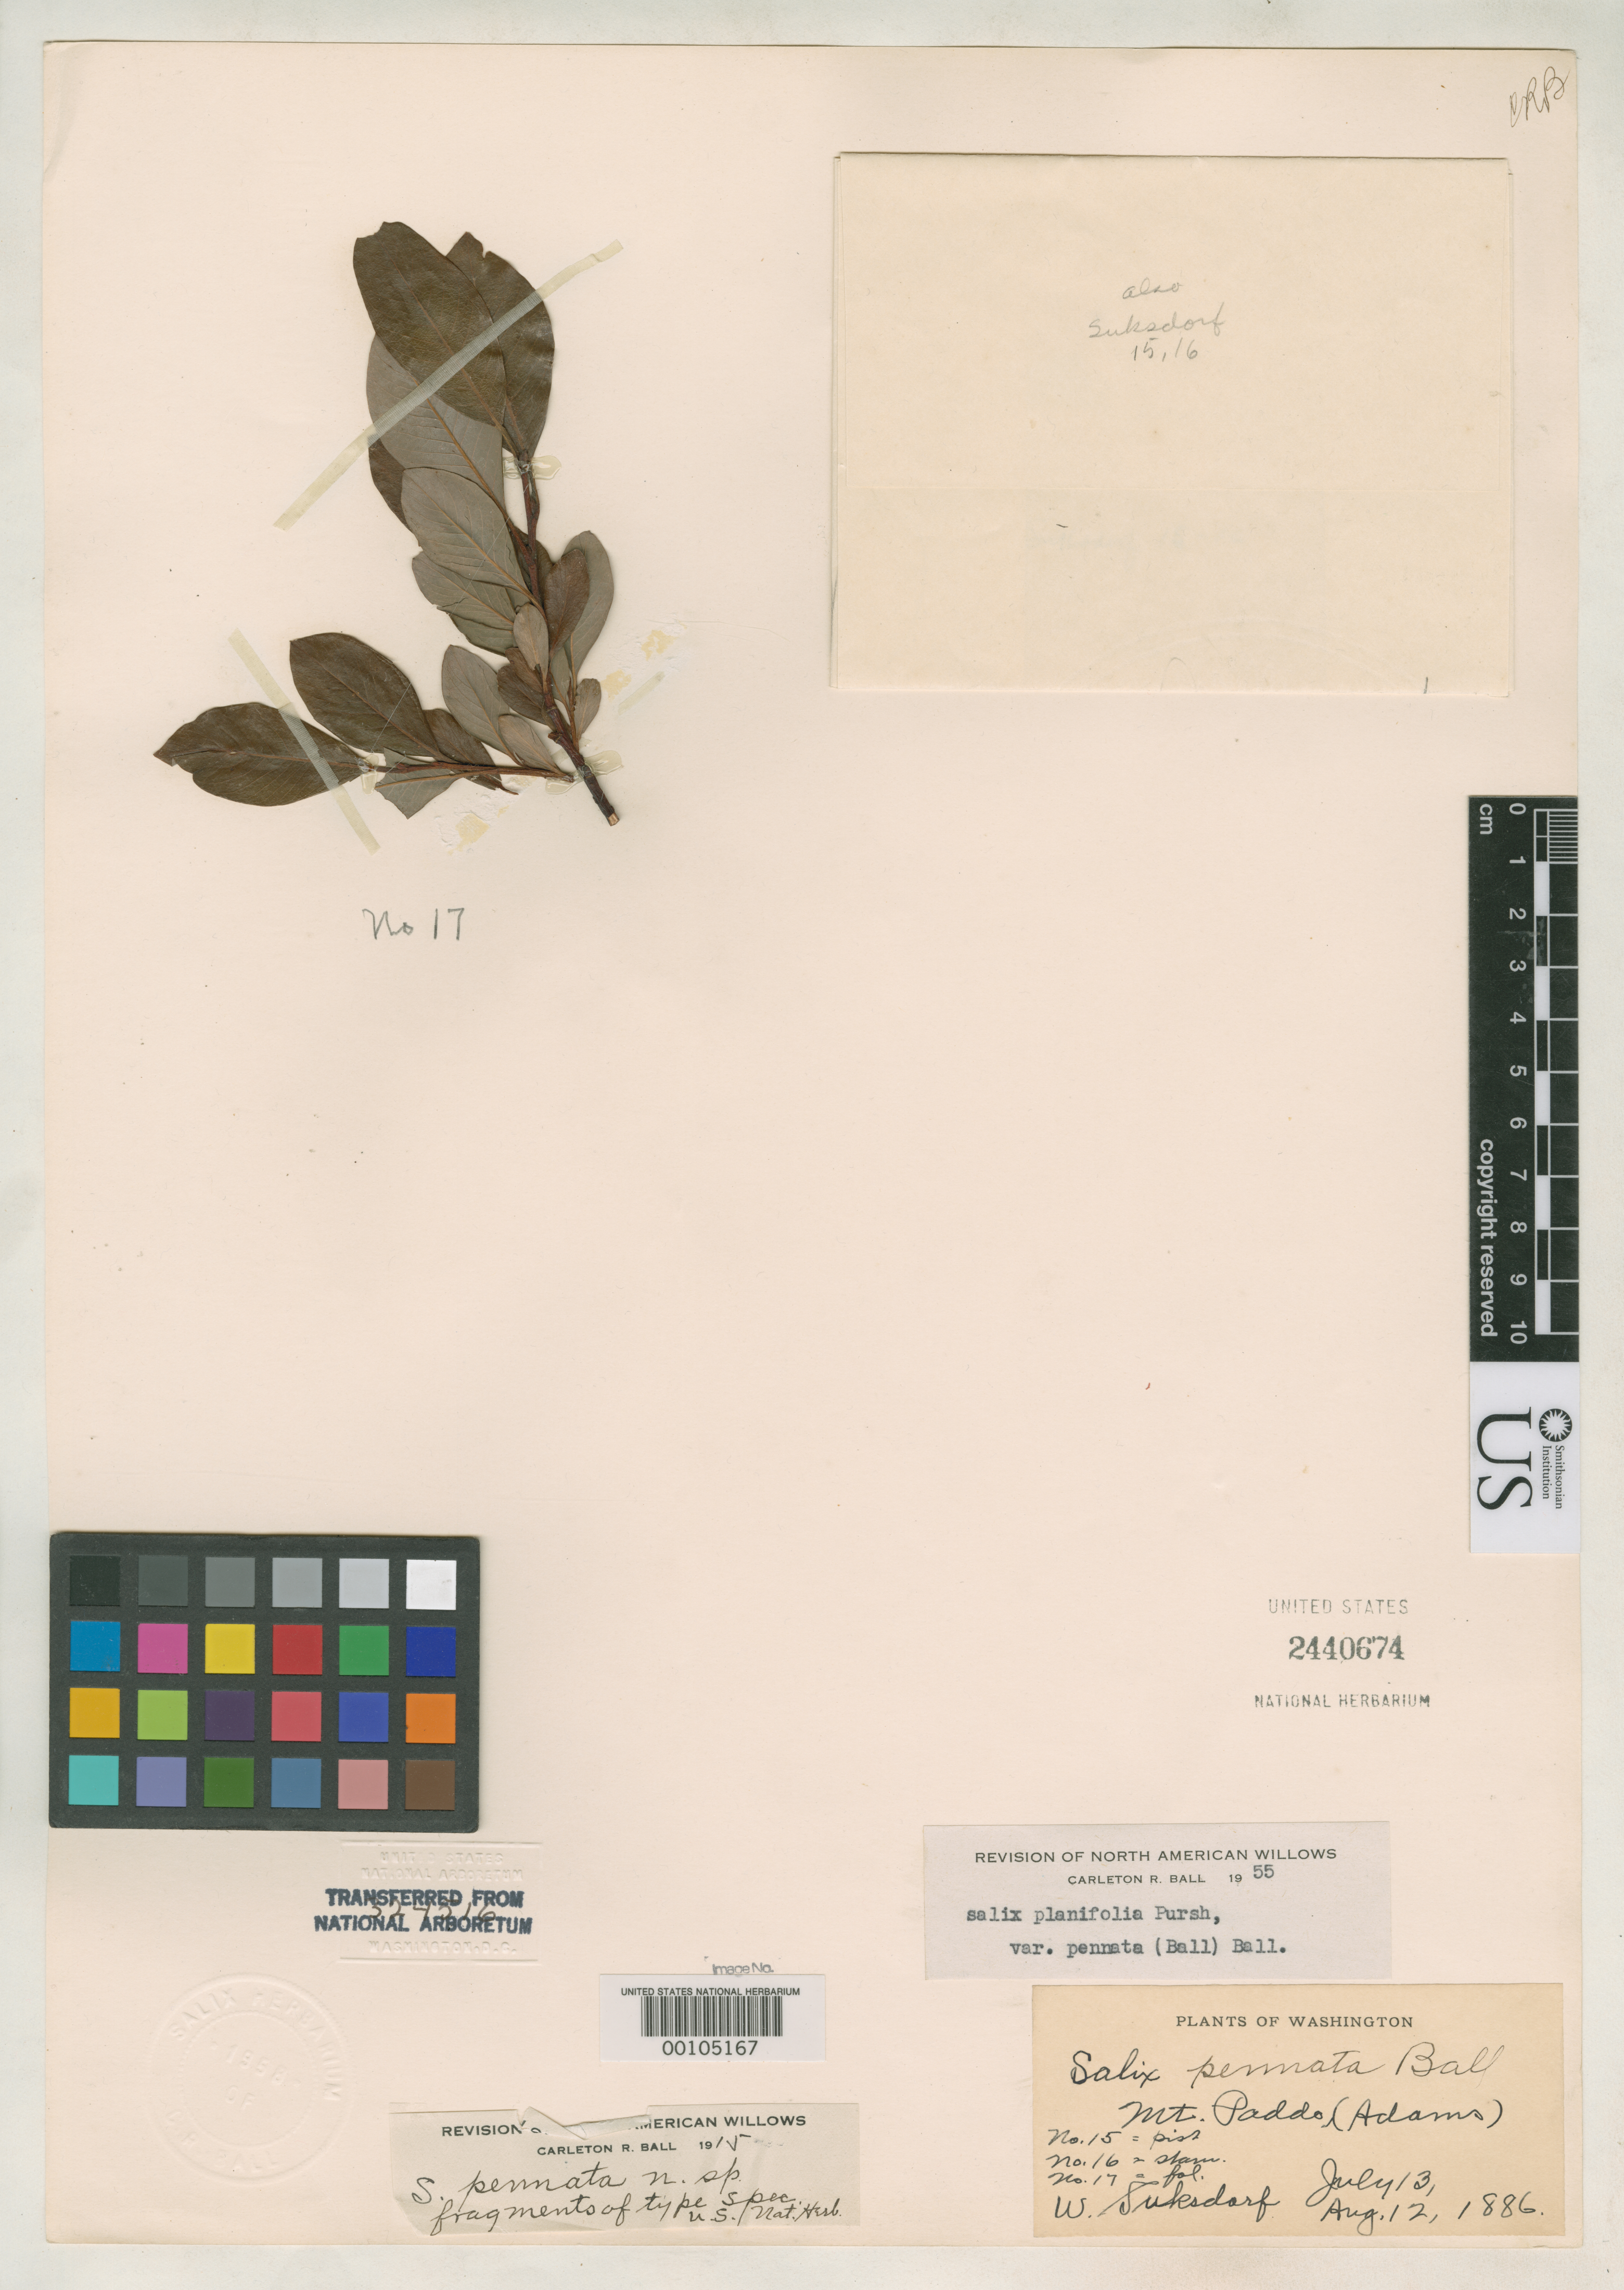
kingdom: Plantae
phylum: Tracheophyta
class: Magnoliopsida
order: Malpighiales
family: Salicaceae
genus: Salix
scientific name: Salix pennata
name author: C.R. Ball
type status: Isosyntype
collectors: W. N. Suksdorf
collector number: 15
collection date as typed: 13 Jul 1886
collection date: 1886-07-13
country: United States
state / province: Washington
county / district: Skamania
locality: Mt. Paddo.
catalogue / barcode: US 2440674